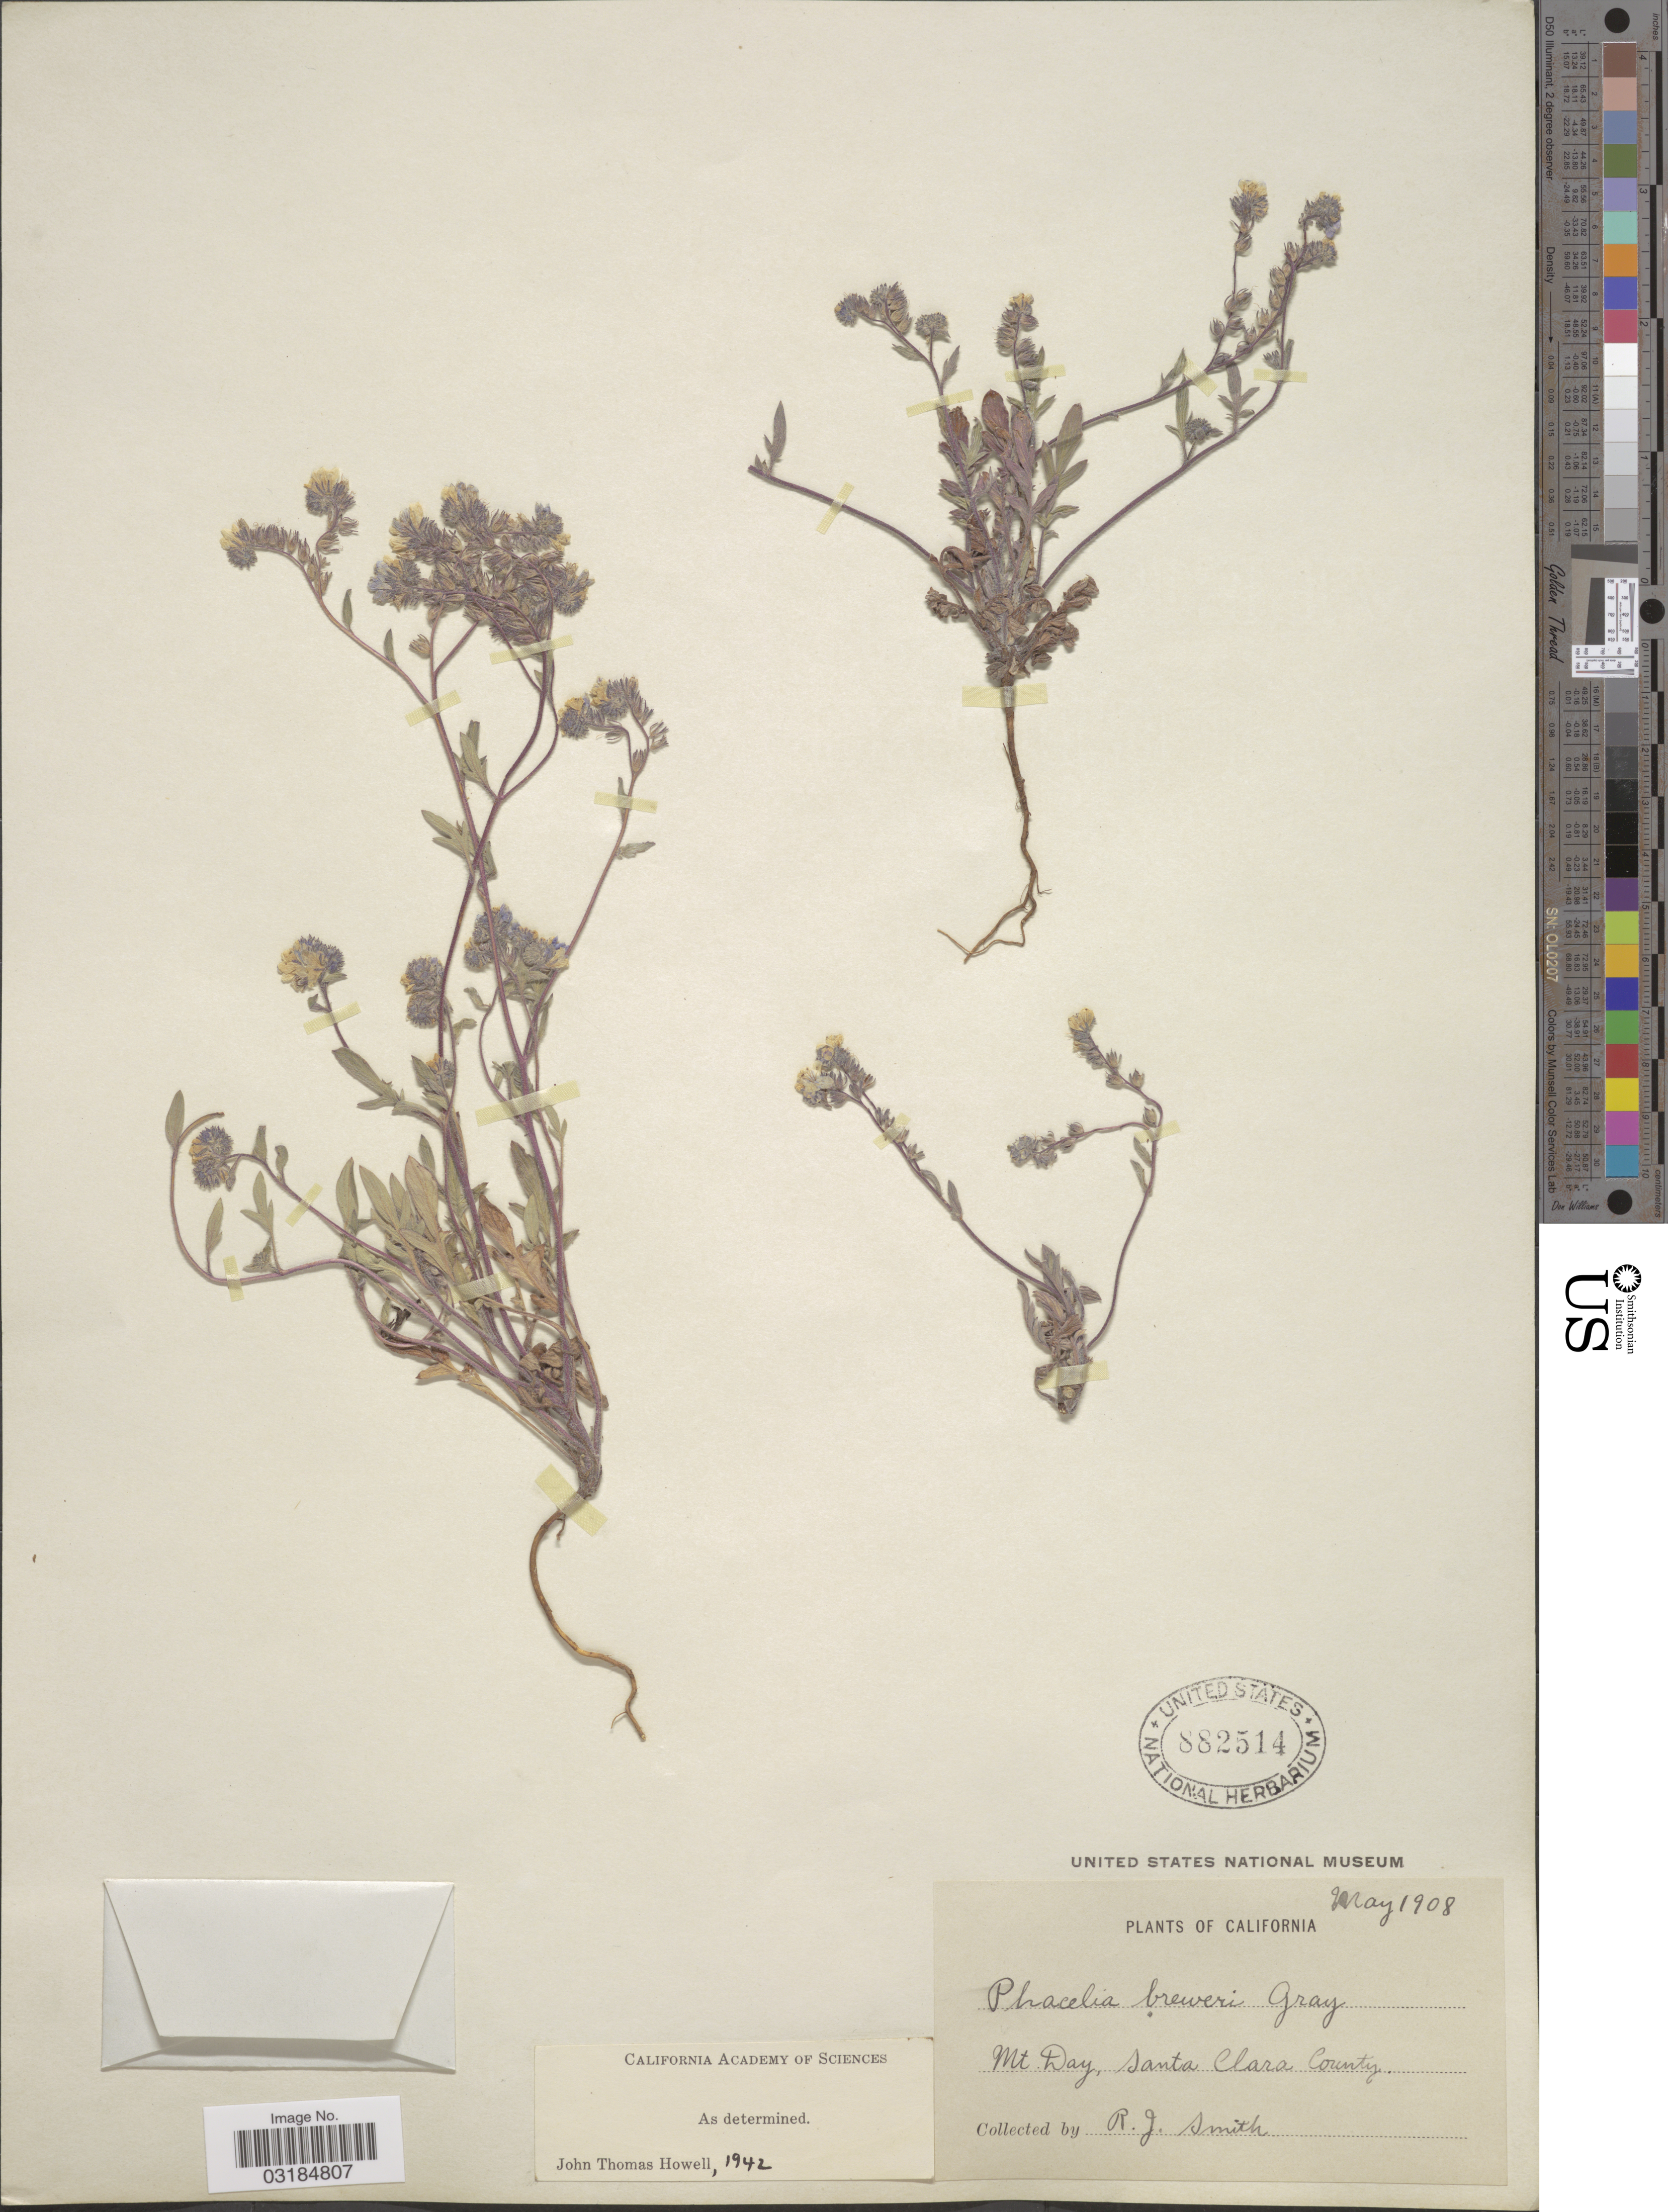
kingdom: Plantae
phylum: Tracheophyta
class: Magnoliopsida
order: Boraginales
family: Hydrophyllaceae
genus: Phacelia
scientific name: Phacelia breweri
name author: A. Gray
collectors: R. J. Smith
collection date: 1908-05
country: United States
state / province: California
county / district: Santa Clara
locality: Mt. Day, Santa Clara County.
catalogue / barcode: US 882514